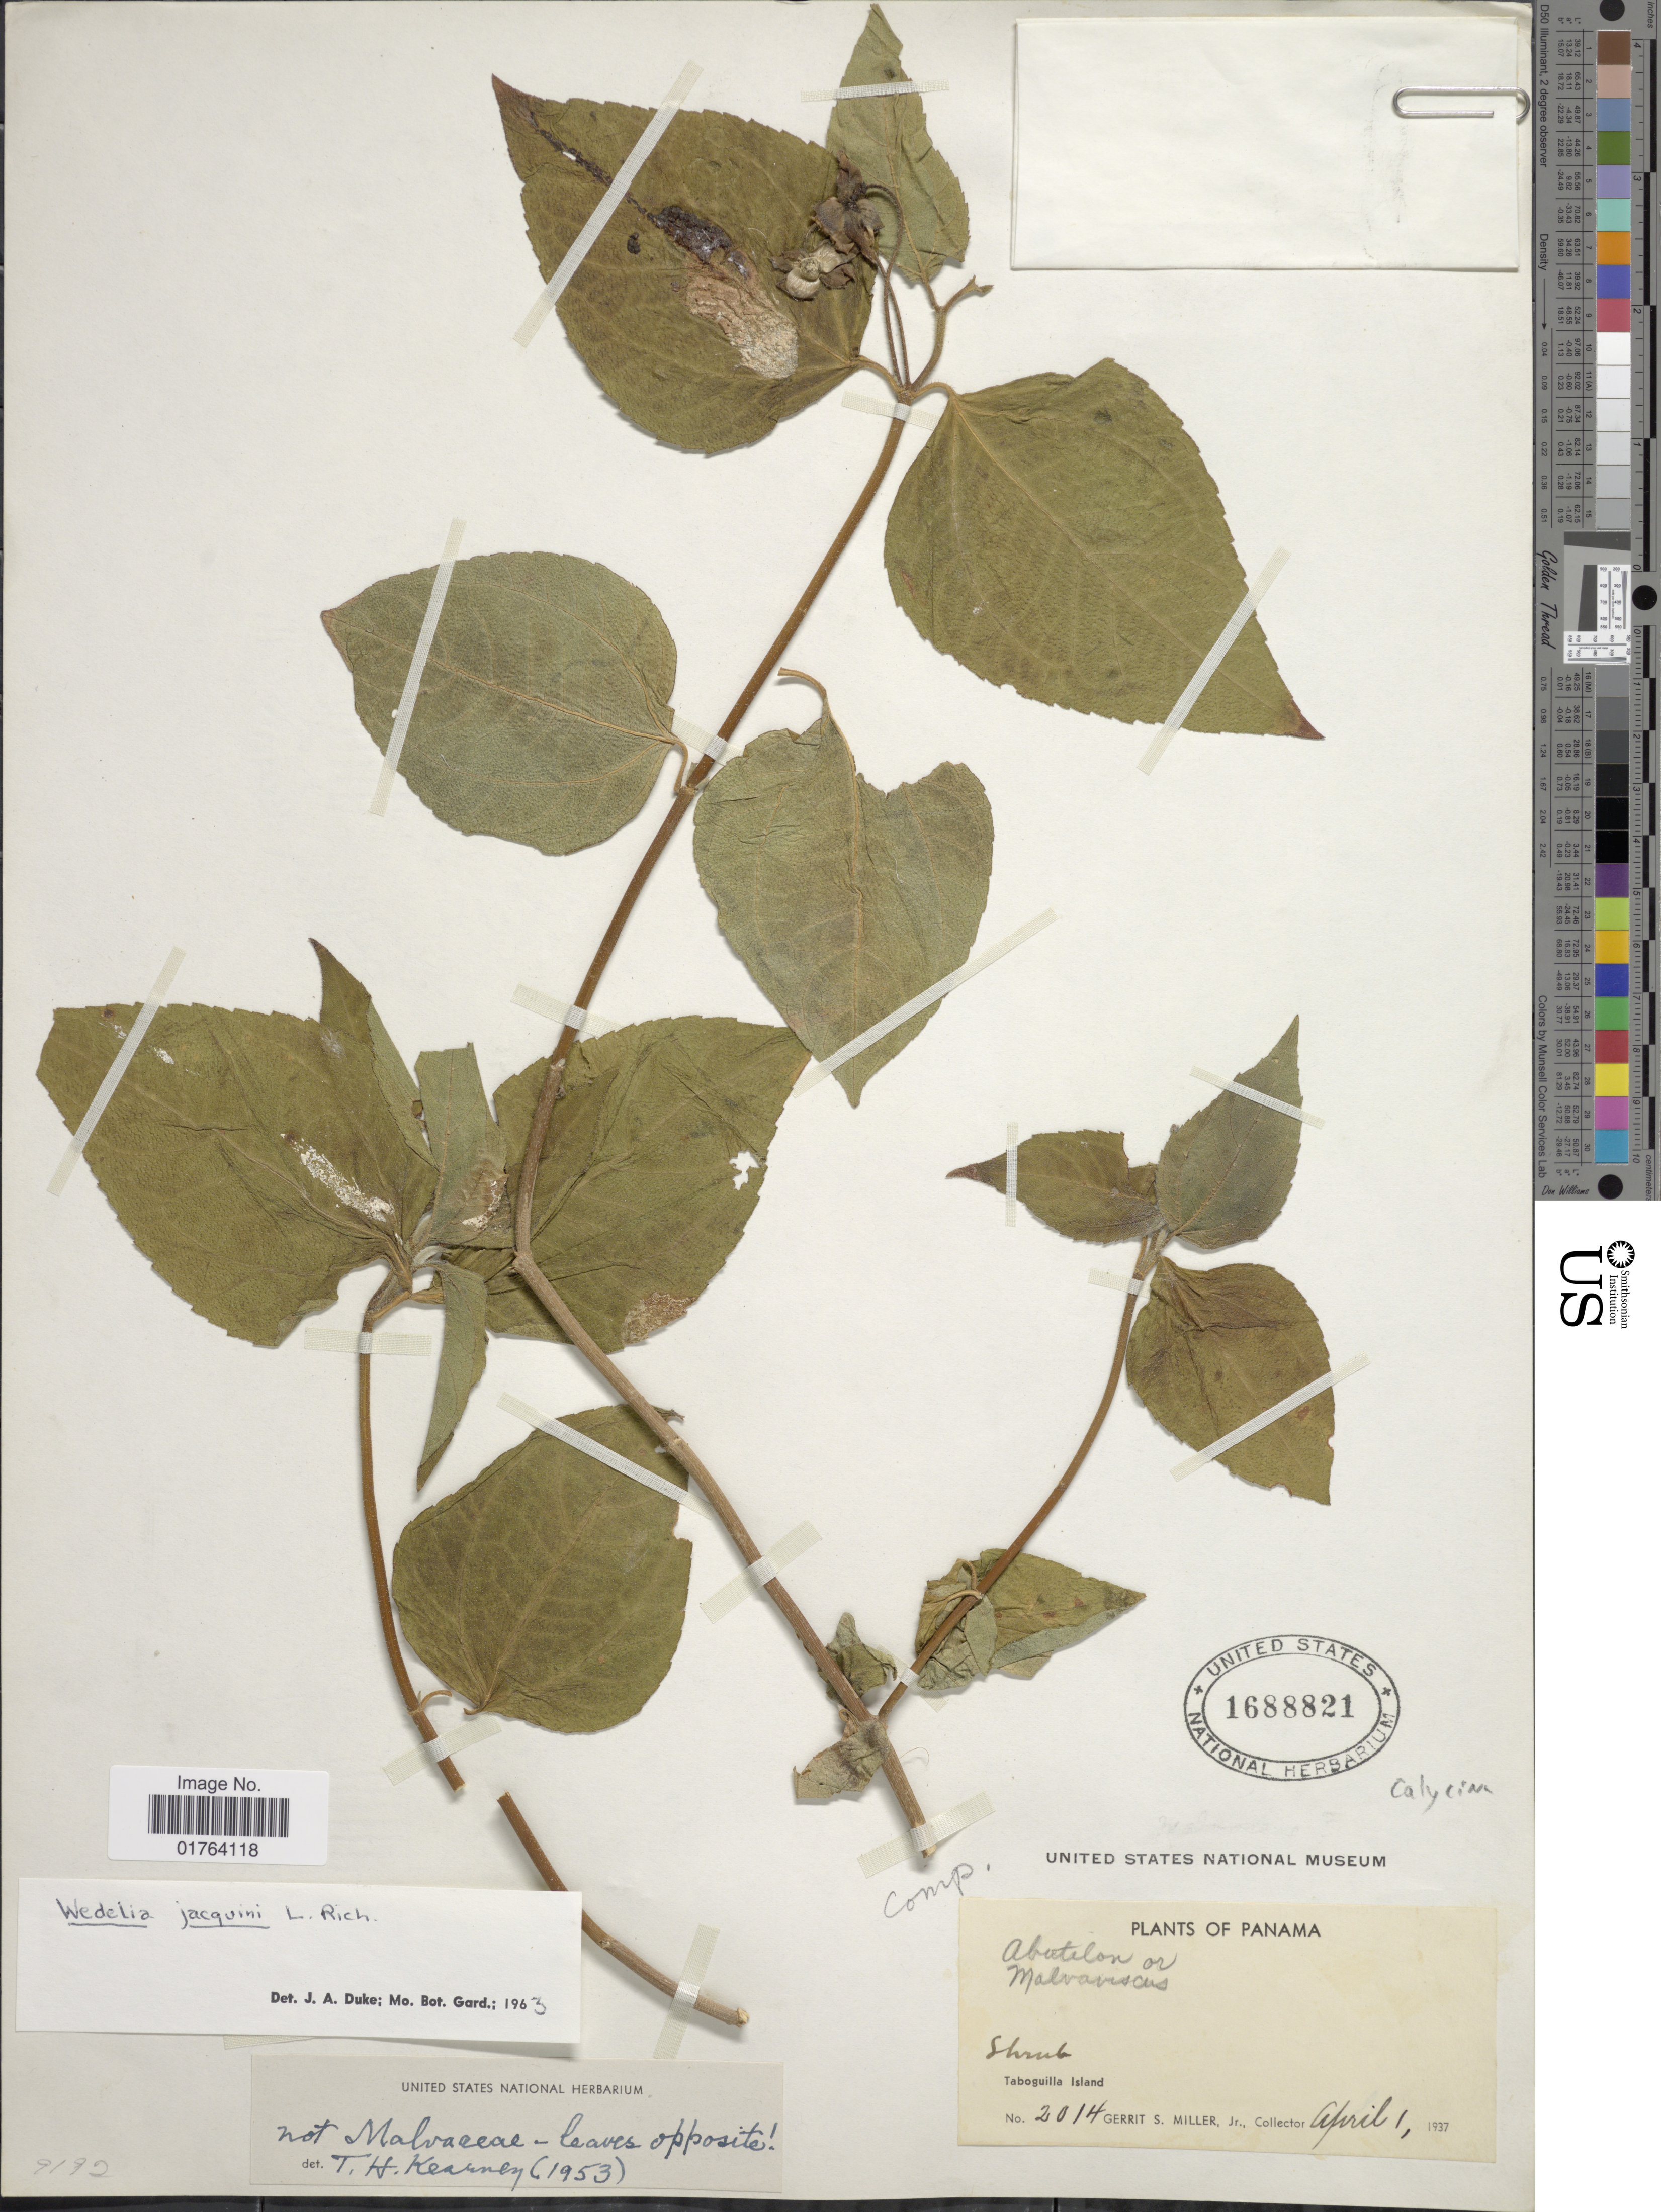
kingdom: Plantae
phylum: Tracheophyta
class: Magnoliopsida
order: Asterales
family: Asteraceae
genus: Wedelia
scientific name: Wedelia calycina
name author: Rich.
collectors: G. S. Miller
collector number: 2014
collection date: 1937-04-01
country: Panama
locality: Taboguilla island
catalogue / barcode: US 1688821